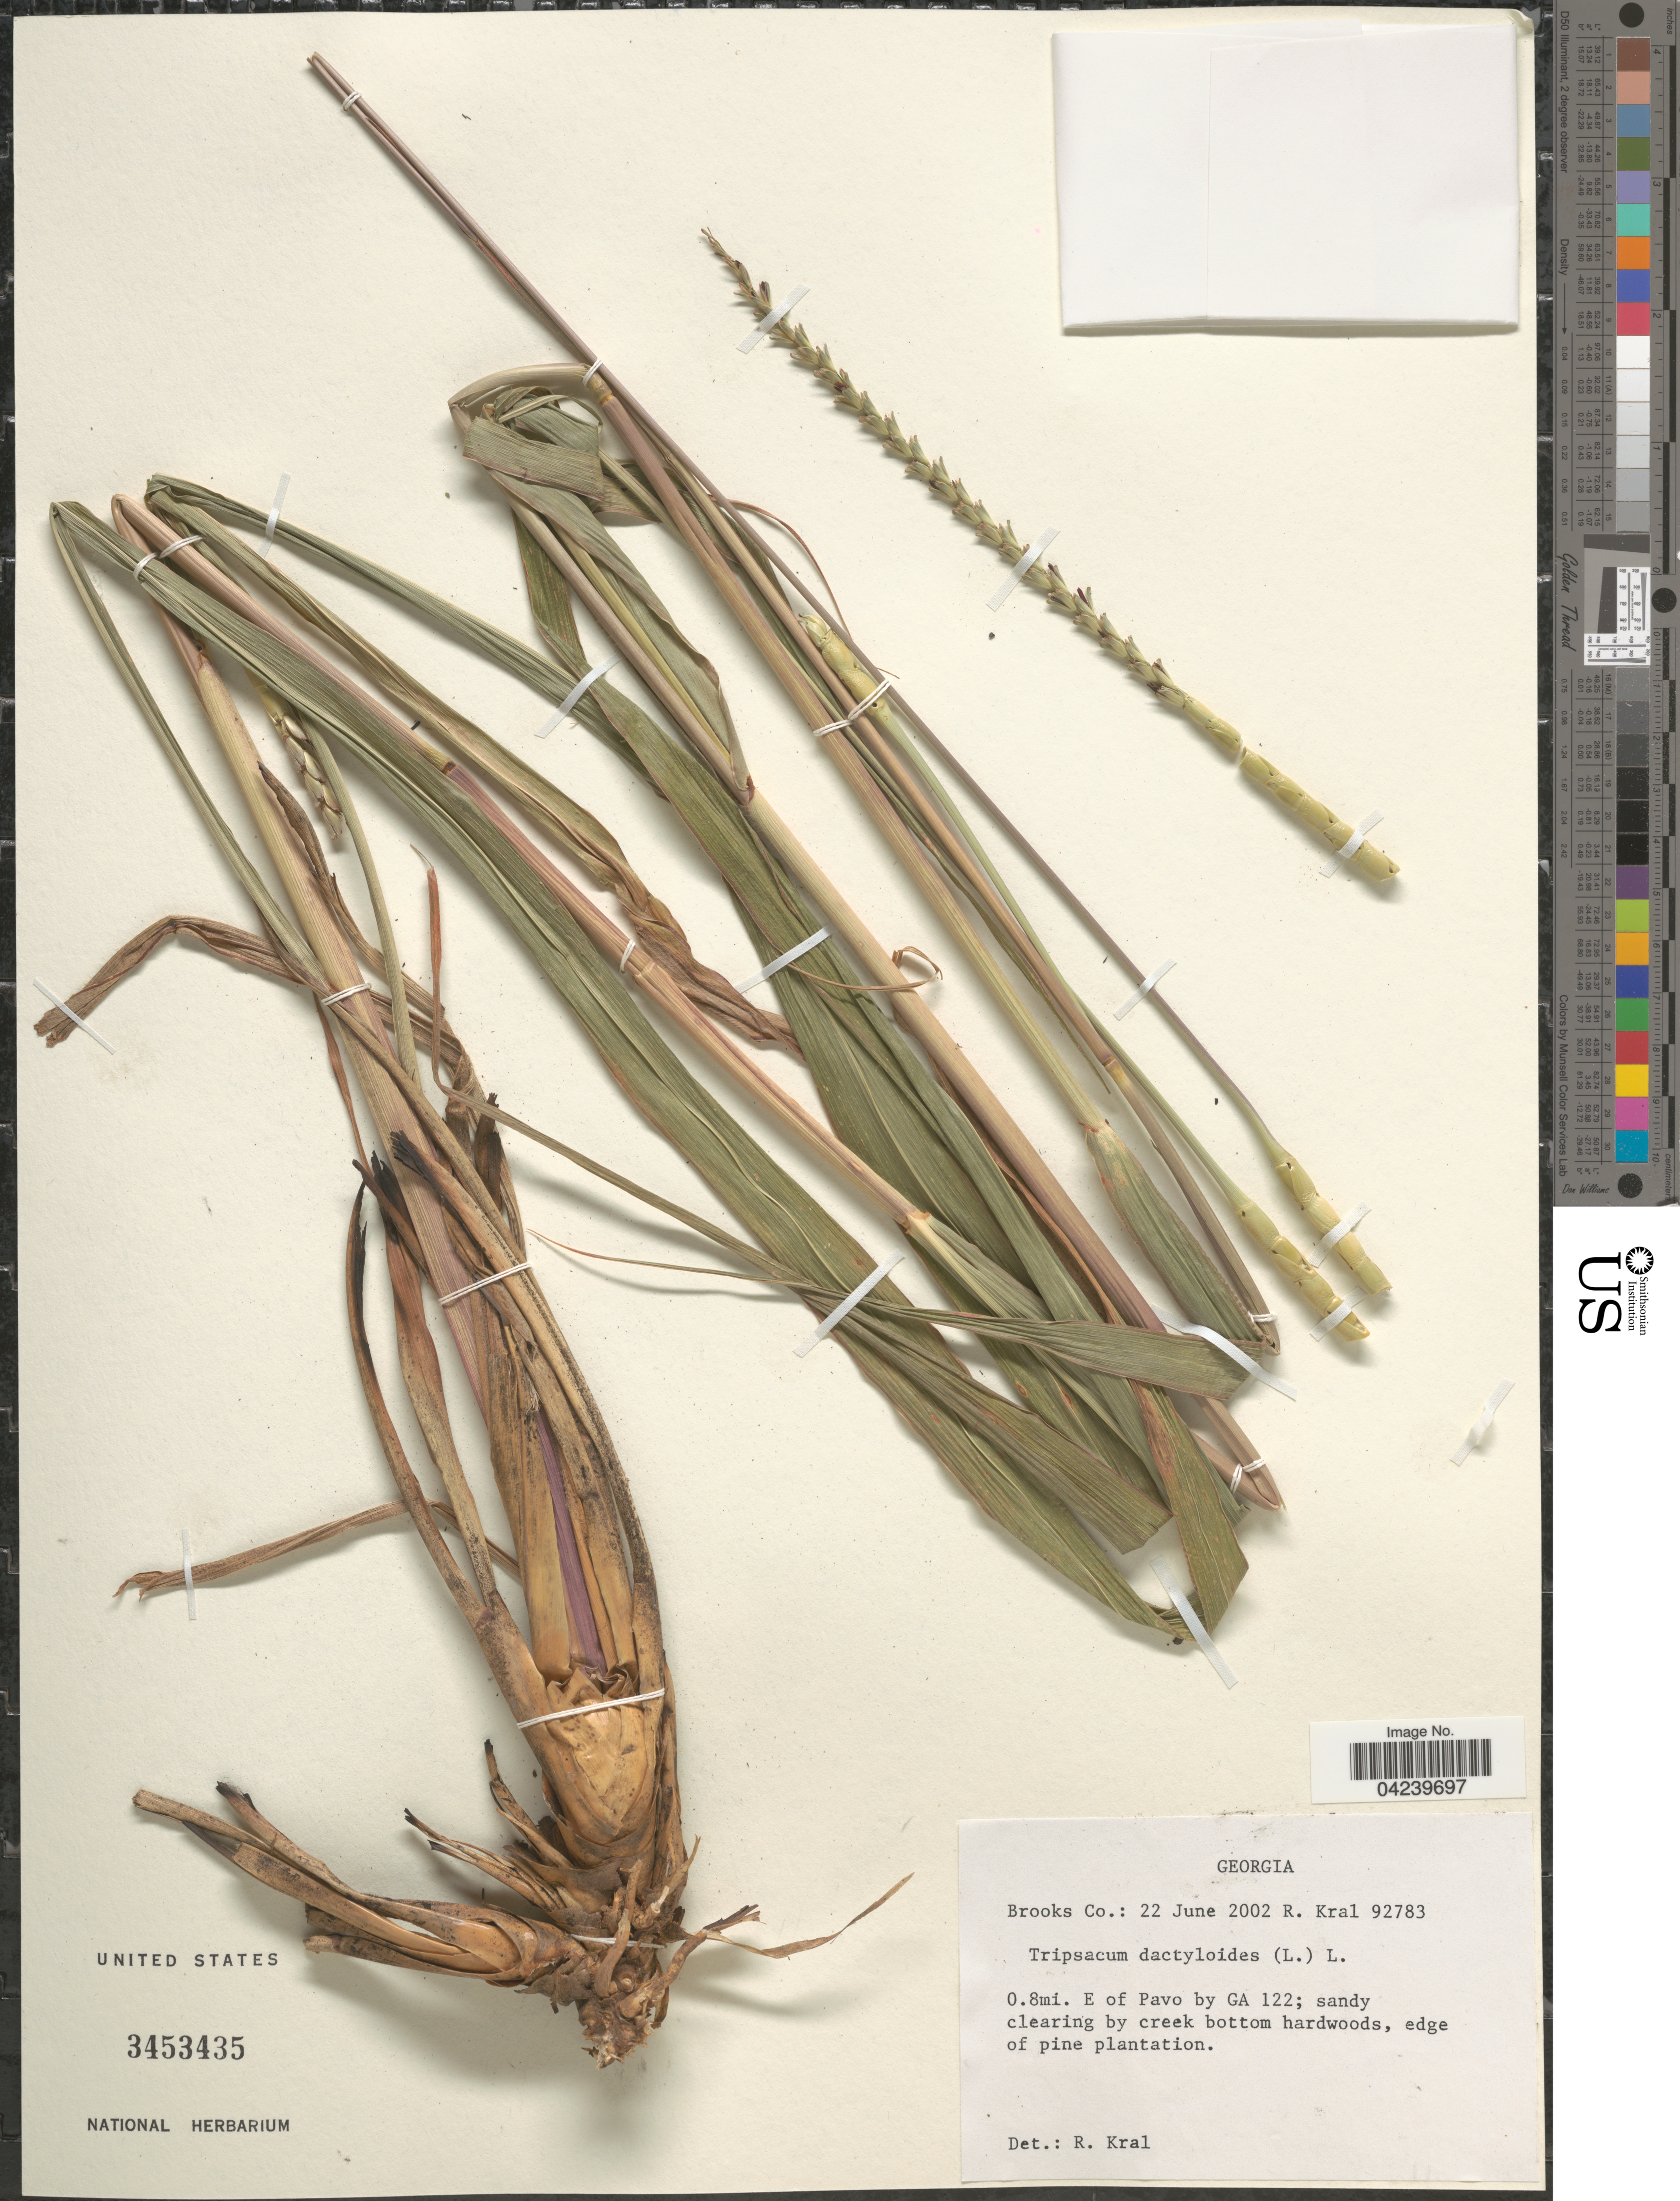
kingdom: Plantae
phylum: Tracheophyta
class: Liliopsida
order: Poales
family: Poaceae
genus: Tripsacum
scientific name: Tripsacum dactyloides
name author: (L.) L.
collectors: R. Kral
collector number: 92783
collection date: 2002-06-22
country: United States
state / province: Georgia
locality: Brooks Co. 0.8mi. E of Pavo by GA 122.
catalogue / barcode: US 3453435